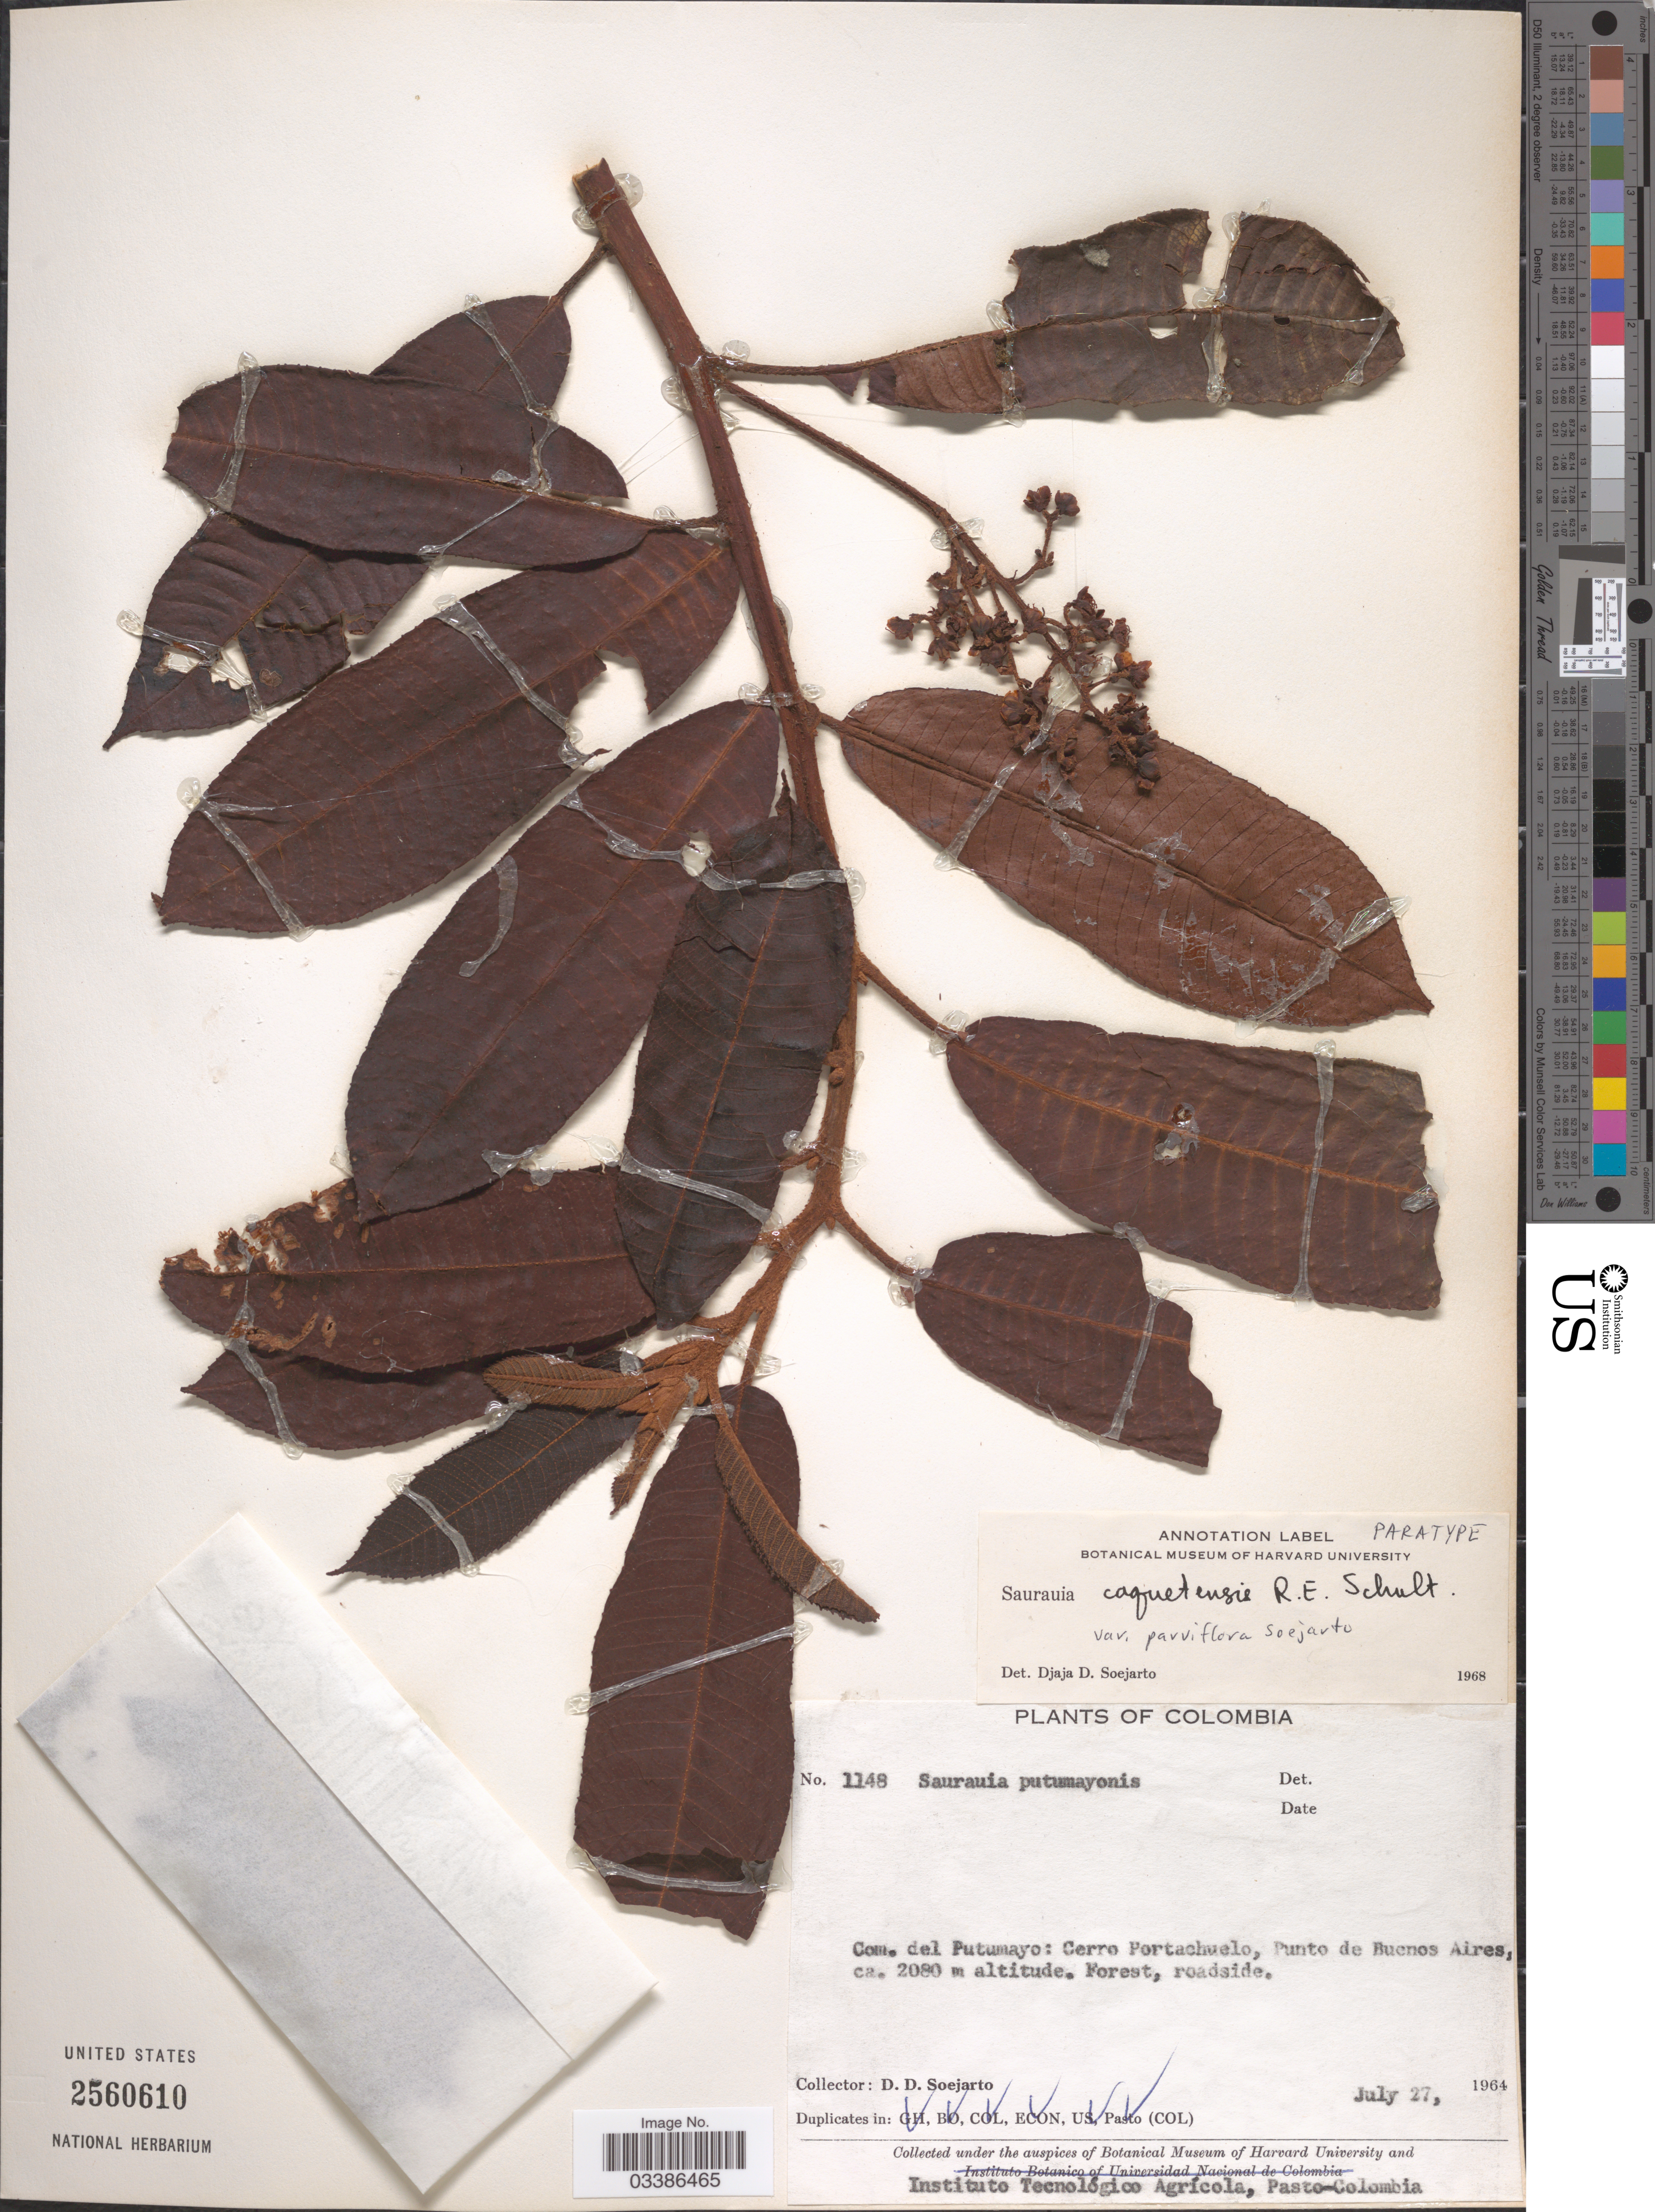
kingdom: Plantae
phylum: Tracheophyta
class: Magnoliopsida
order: Ericales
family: Actinidiaceae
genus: Saurauia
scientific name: Saurauia caquetensis var. parviflora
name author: Soejarto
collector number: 1148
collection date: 1964-07-27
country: Colombia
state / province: Putumayo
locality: Com. del Putumayo: Cerro Portachuelo, Punto de Buenos Aires. Forest, roadside.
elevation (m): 2080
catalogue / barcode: US 2560610